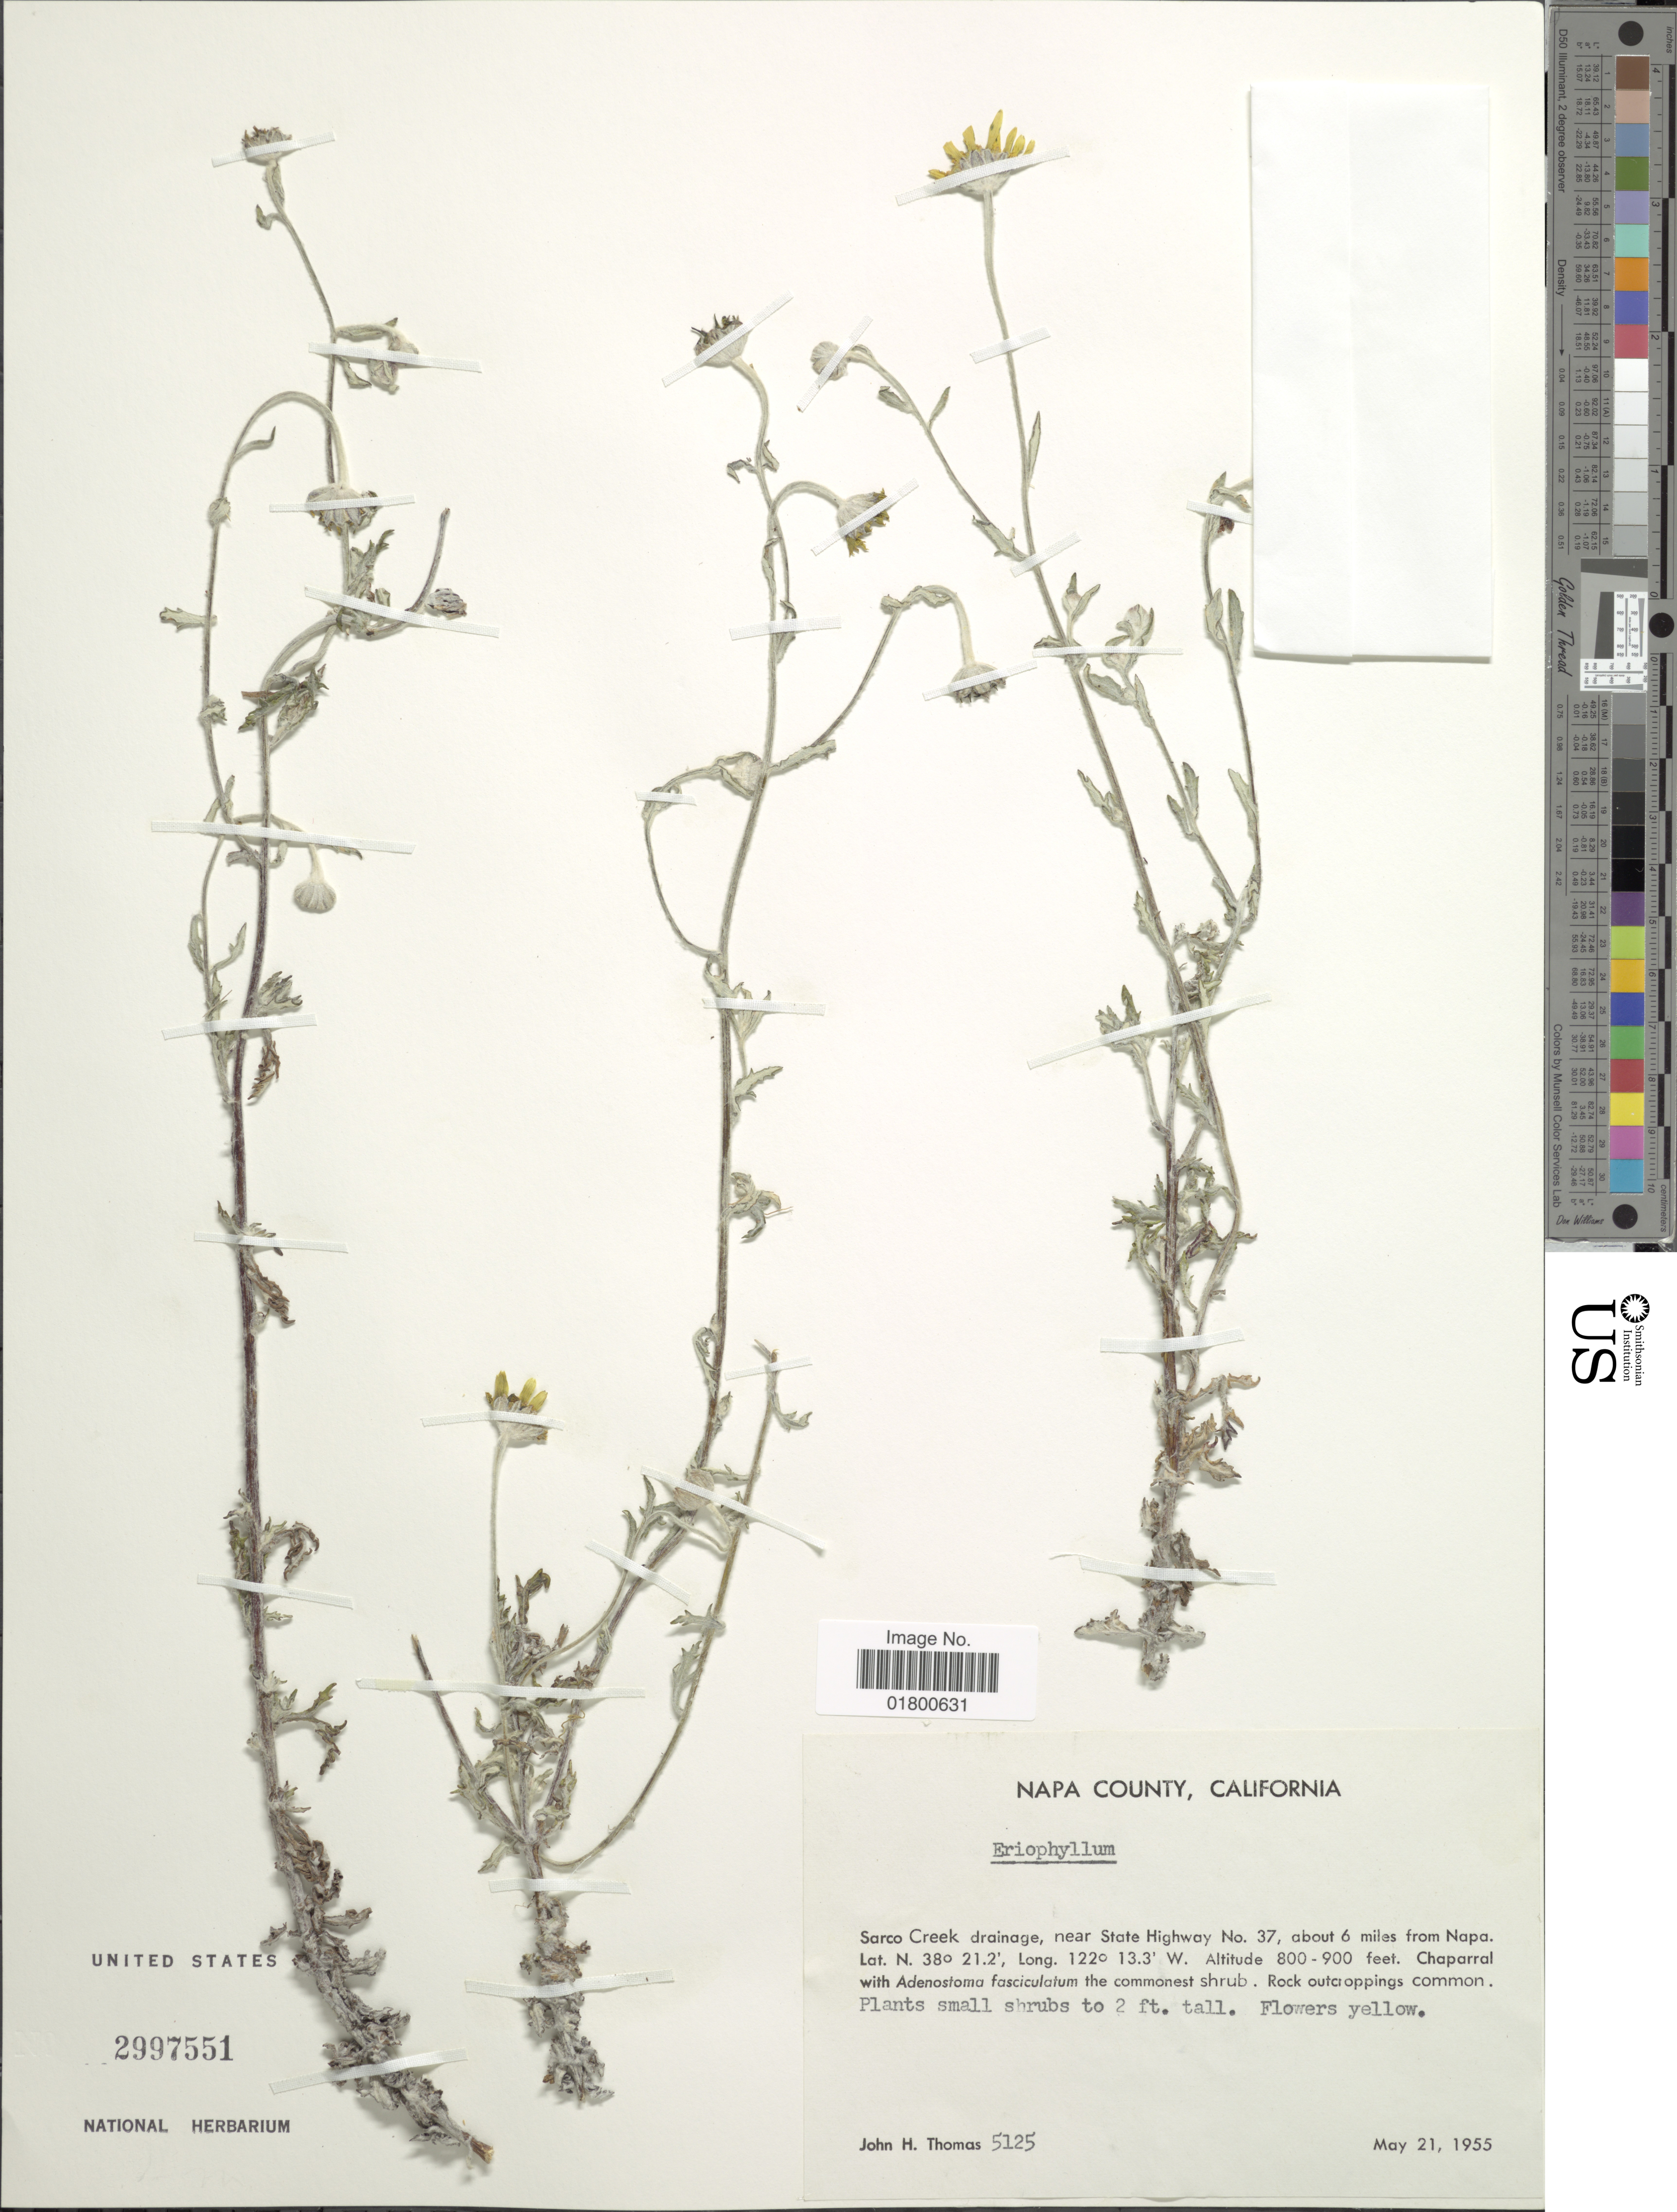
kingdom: Plantae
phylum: Tracheophyta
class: Magnoliopsida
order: Asterales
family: Asteraceae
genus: Eriophyllum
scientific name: Eriophyllum sp.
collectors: J. H. Thomas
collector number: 5125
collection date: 1955-05-21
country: United States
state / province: California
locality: Sarco Creek drainage, near State Highway No. 37 about 6 miles from Napa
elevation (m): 244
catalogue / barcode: US 2997551